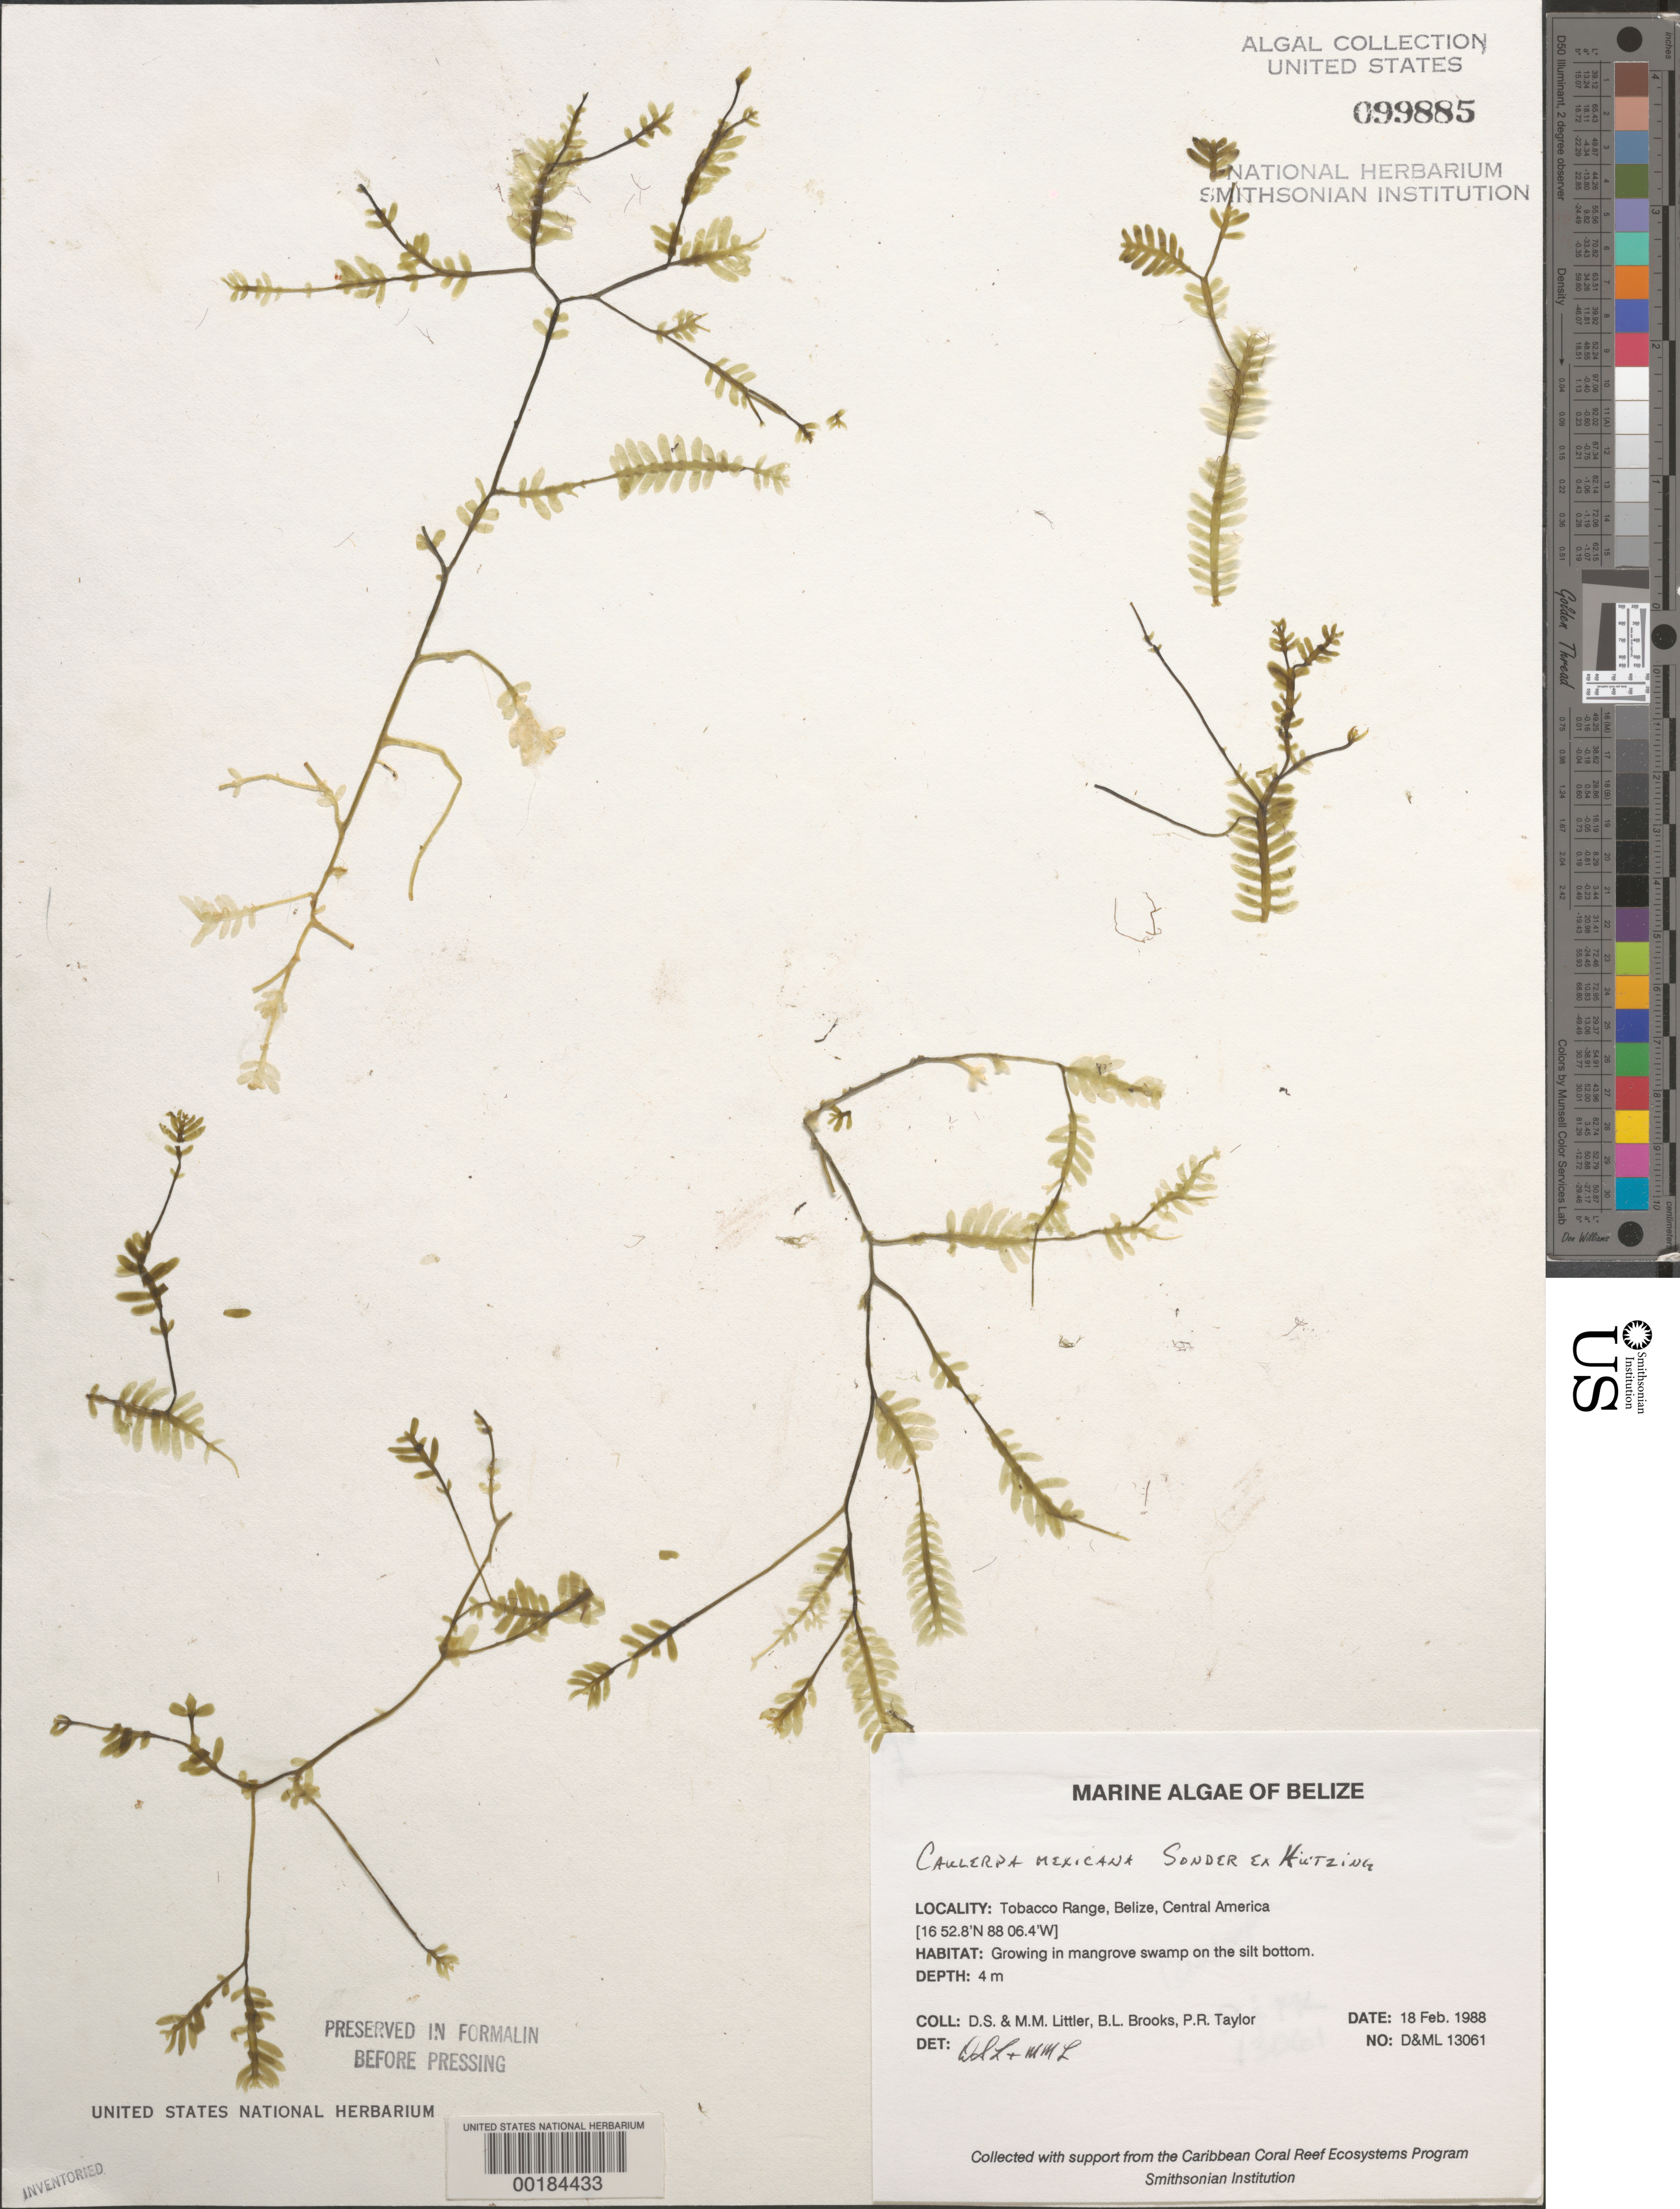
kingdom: Plantae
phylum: Chlorophyta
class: Ulvophyceae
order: Bryopsidales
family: Caulerpaceae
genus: Caulerpa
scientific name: Caulerpa mexicana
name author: Sond. ex Kütz.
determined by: Littler, D. S.; Littler, M. M.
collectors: D. S. Littler, M. M. Littler, B. Brooks & P. R. Taylor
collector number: D&ML 13061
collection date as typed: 18 Feb 1988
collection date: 1988-02-18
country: Belize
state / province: Stann Creek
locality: Tobacco Range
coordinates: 16 52.8' N, 88 06.4' W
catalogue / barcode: US 99885